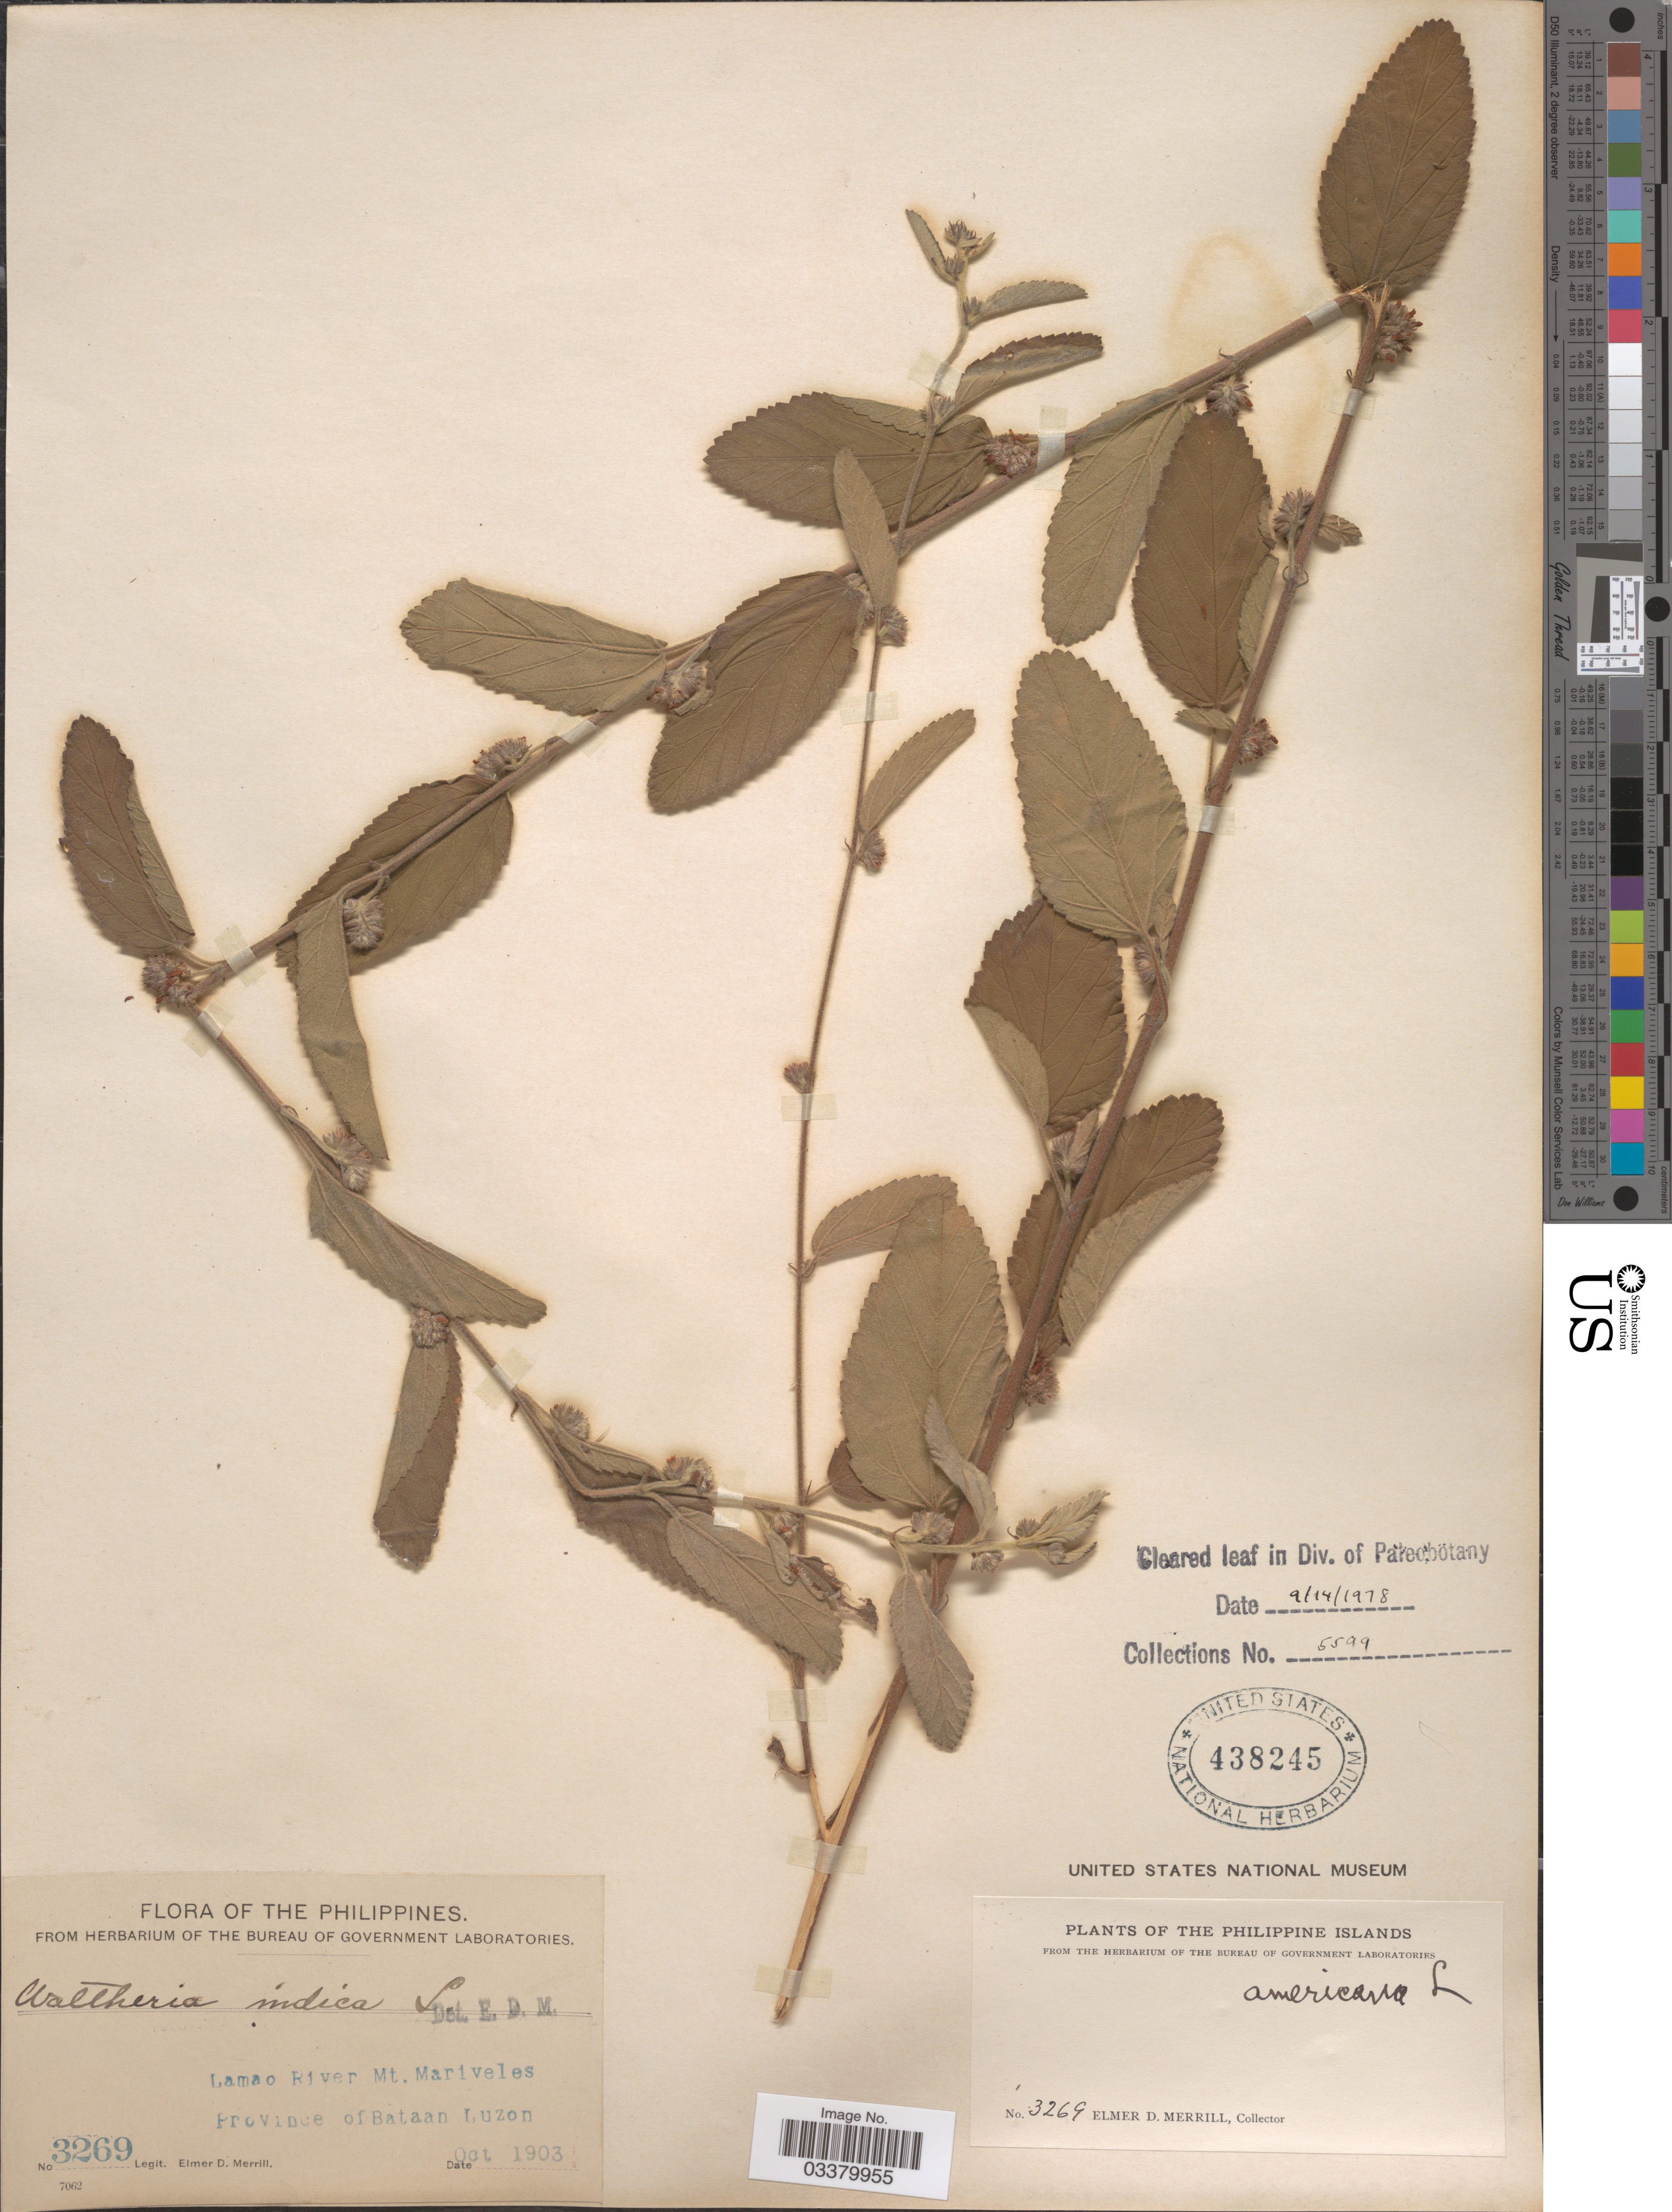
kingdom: Plantae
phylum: Tracheophyta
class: Magnoliopsida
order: Malvales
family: Malvaceae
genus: Waltheria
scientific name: Waltheria indica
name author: L.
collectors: E. D. Merrill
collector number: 3269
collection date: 1903-10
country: Philippines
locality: Philippine Islands. Lamao River, Mt. Mariveles, Province of Bataan Luzon.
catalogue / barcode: US 438245